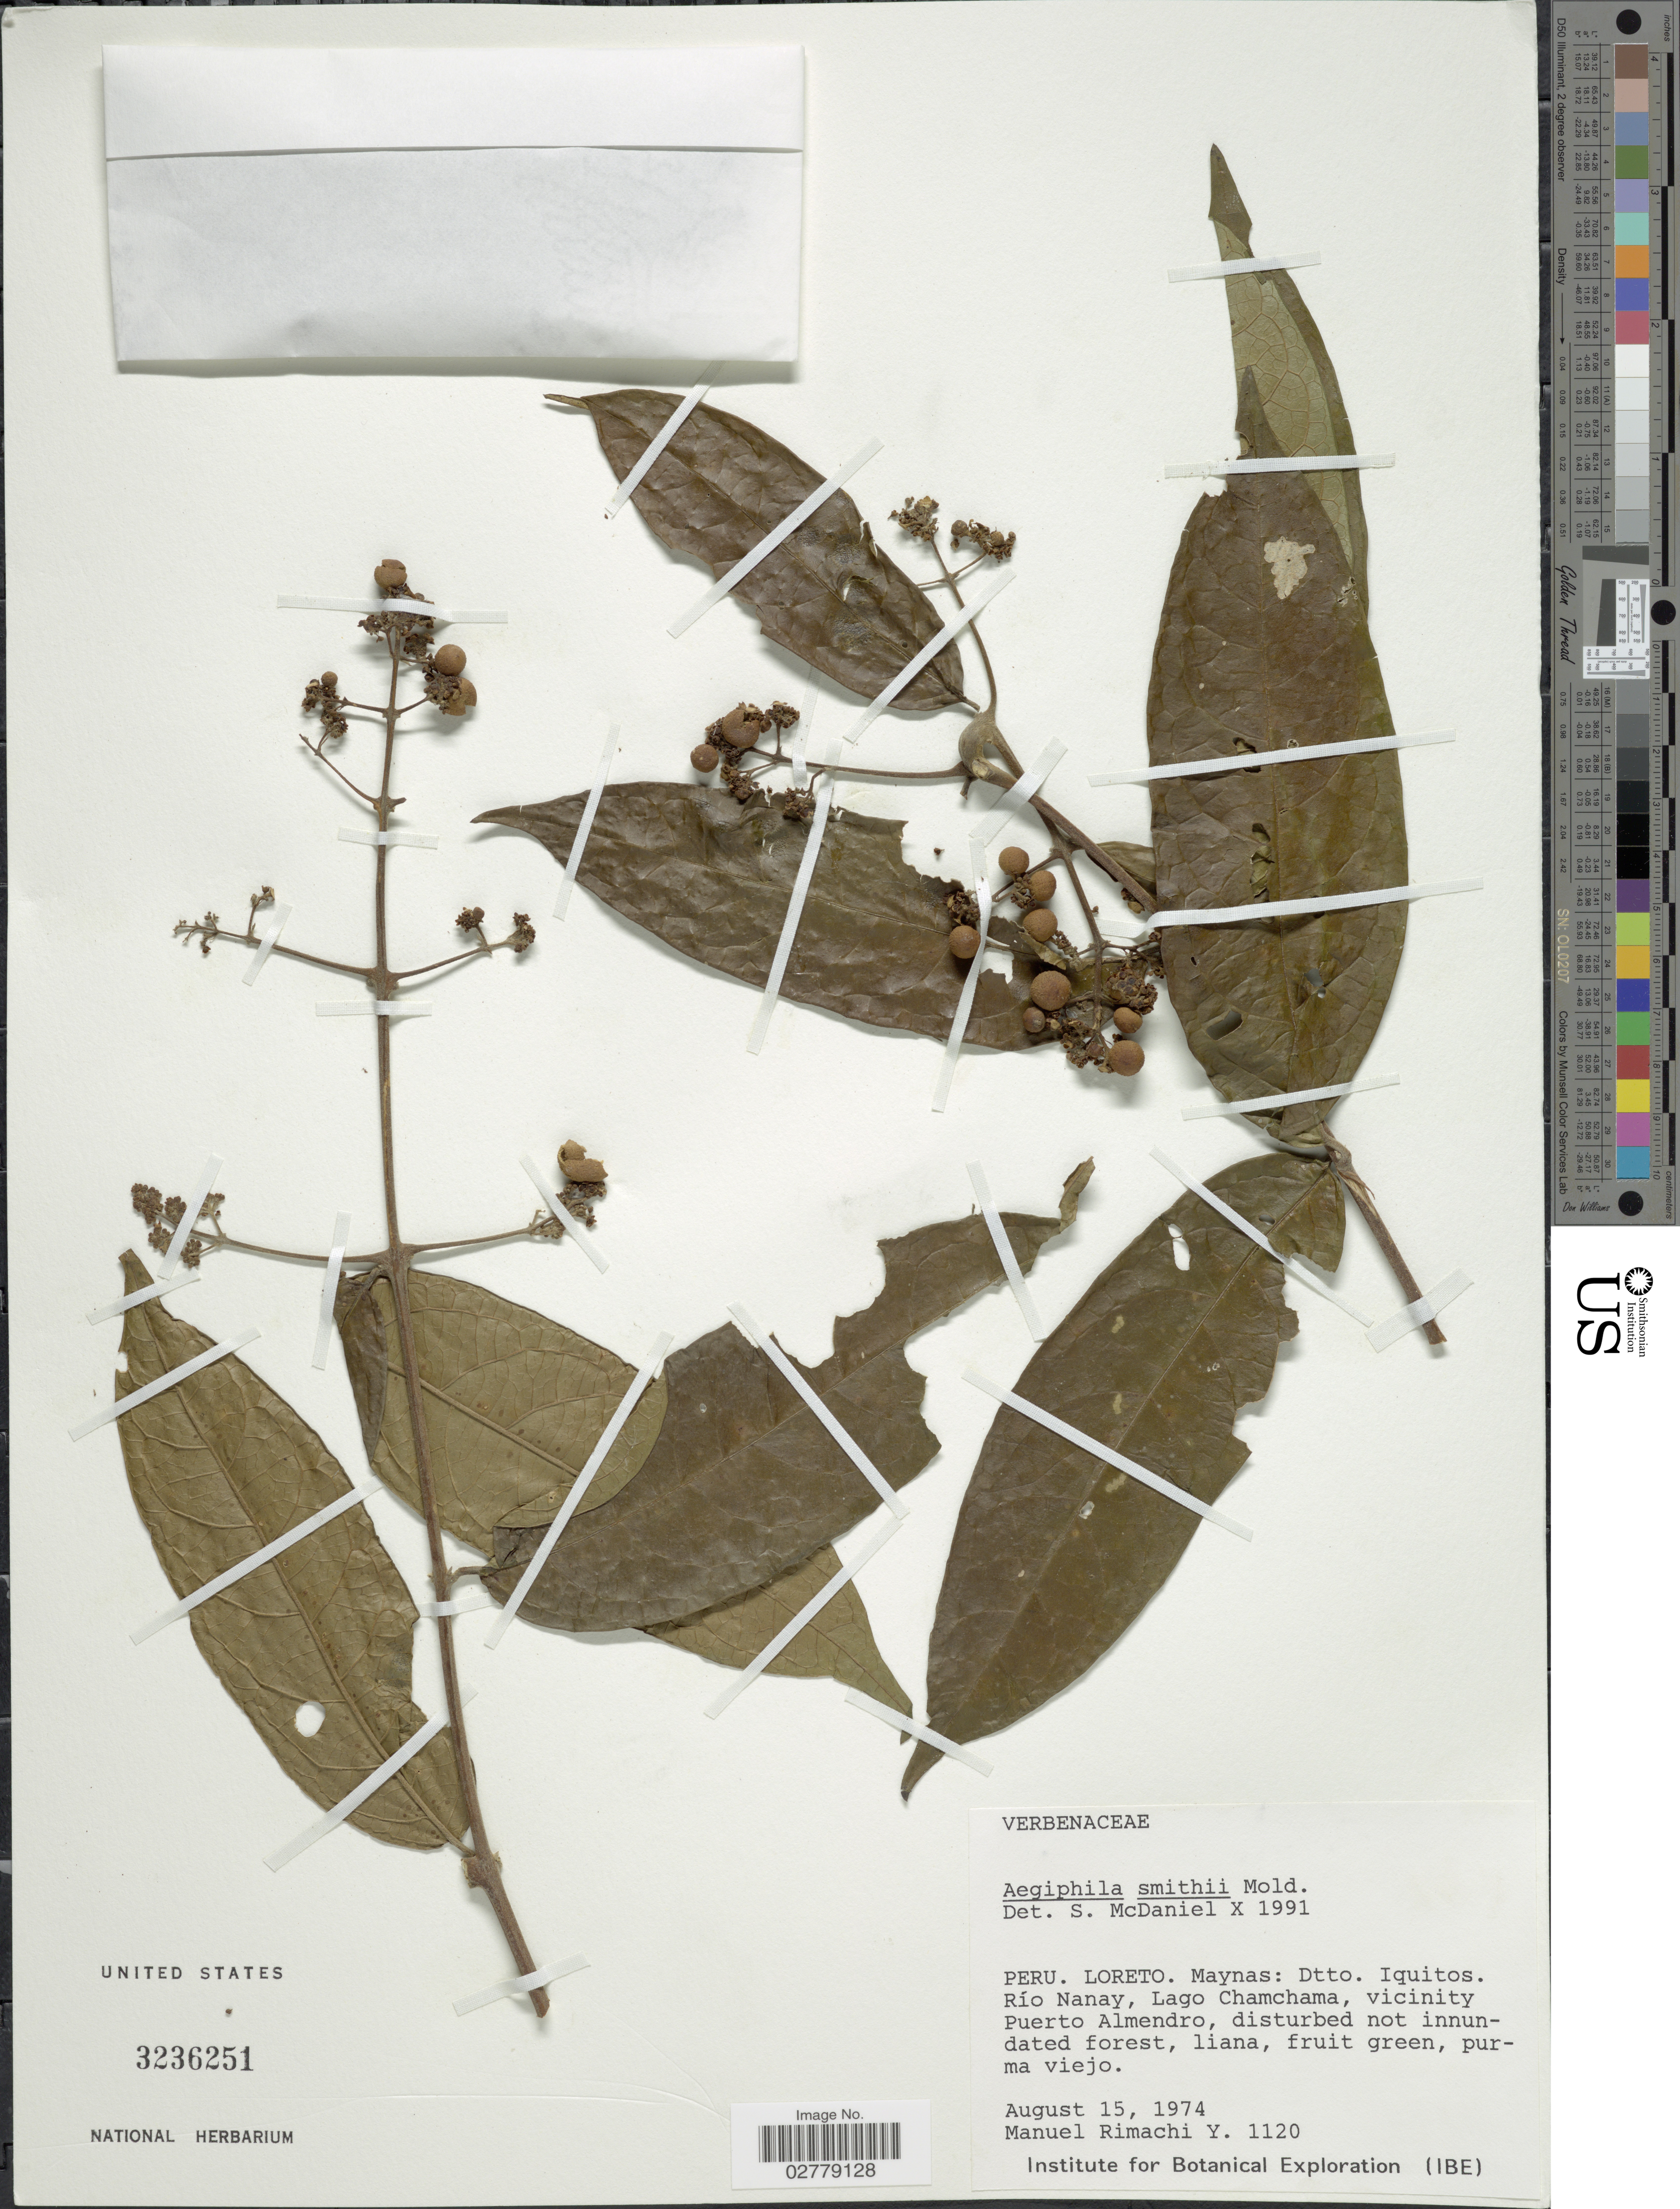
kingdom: Plantae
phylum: Tracheophyta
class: Magnoliopsida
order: Lamiales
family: Lamiaceae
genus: Aegiphila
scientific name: Aegiphila smithii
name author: Moldenke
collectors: M. Rimachi Y.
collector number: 1120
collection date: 1974-08-15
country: Peru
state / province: Loreto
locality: Maynas, Dtto. Iquitos, Río Nanay, Lago Chamchama, vicinity Puerto Almendro.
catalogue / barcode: US 3236251